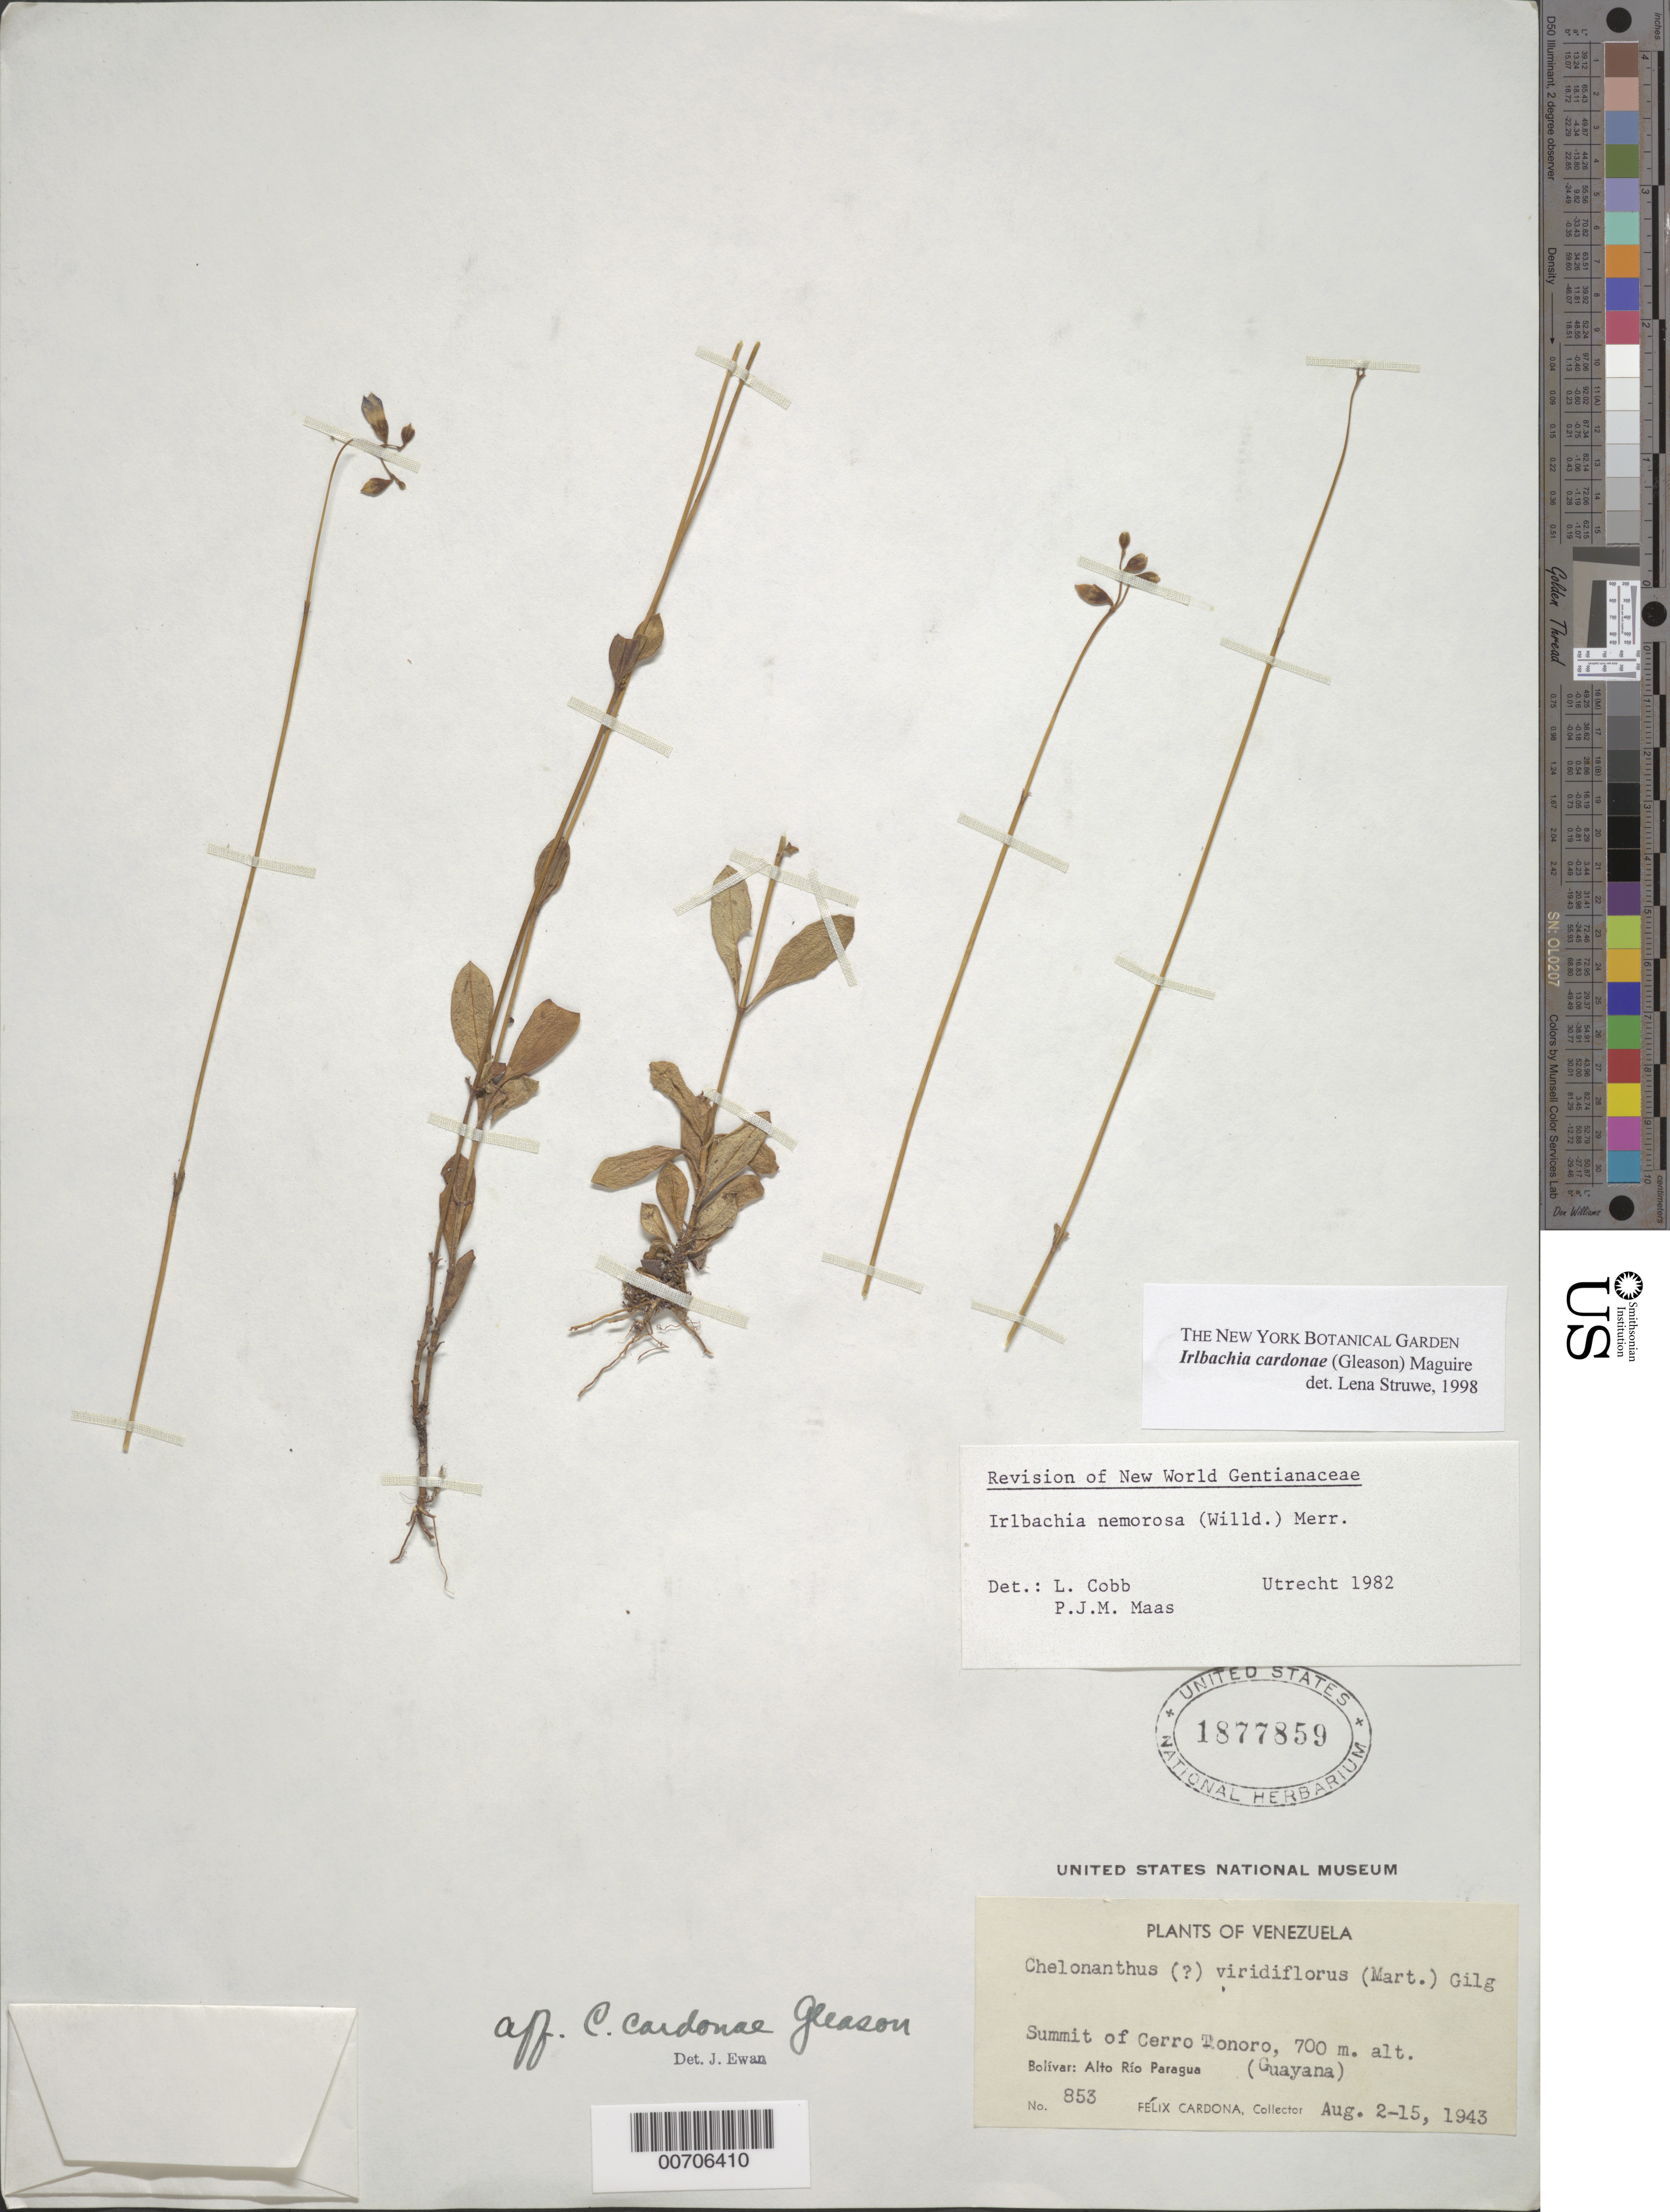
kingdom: Plantae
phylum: Tracheophyta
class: Magnoliopsida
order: Gentianales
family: Gentianaceae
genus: Irlbachia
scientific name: Irlbachia cardonae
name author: (Gleason) Maguire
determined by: Struwe, L.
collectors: F. Cardona Puig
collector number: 853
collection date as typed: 2-Aug-43 to 15-Aug-43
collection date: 1943-08-02/1943-08-15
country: Venezuela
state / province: Bolívar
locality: Alto Río Paragua, Cerro Tonoro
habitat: Summit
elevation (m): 700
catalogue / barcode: US 1877859